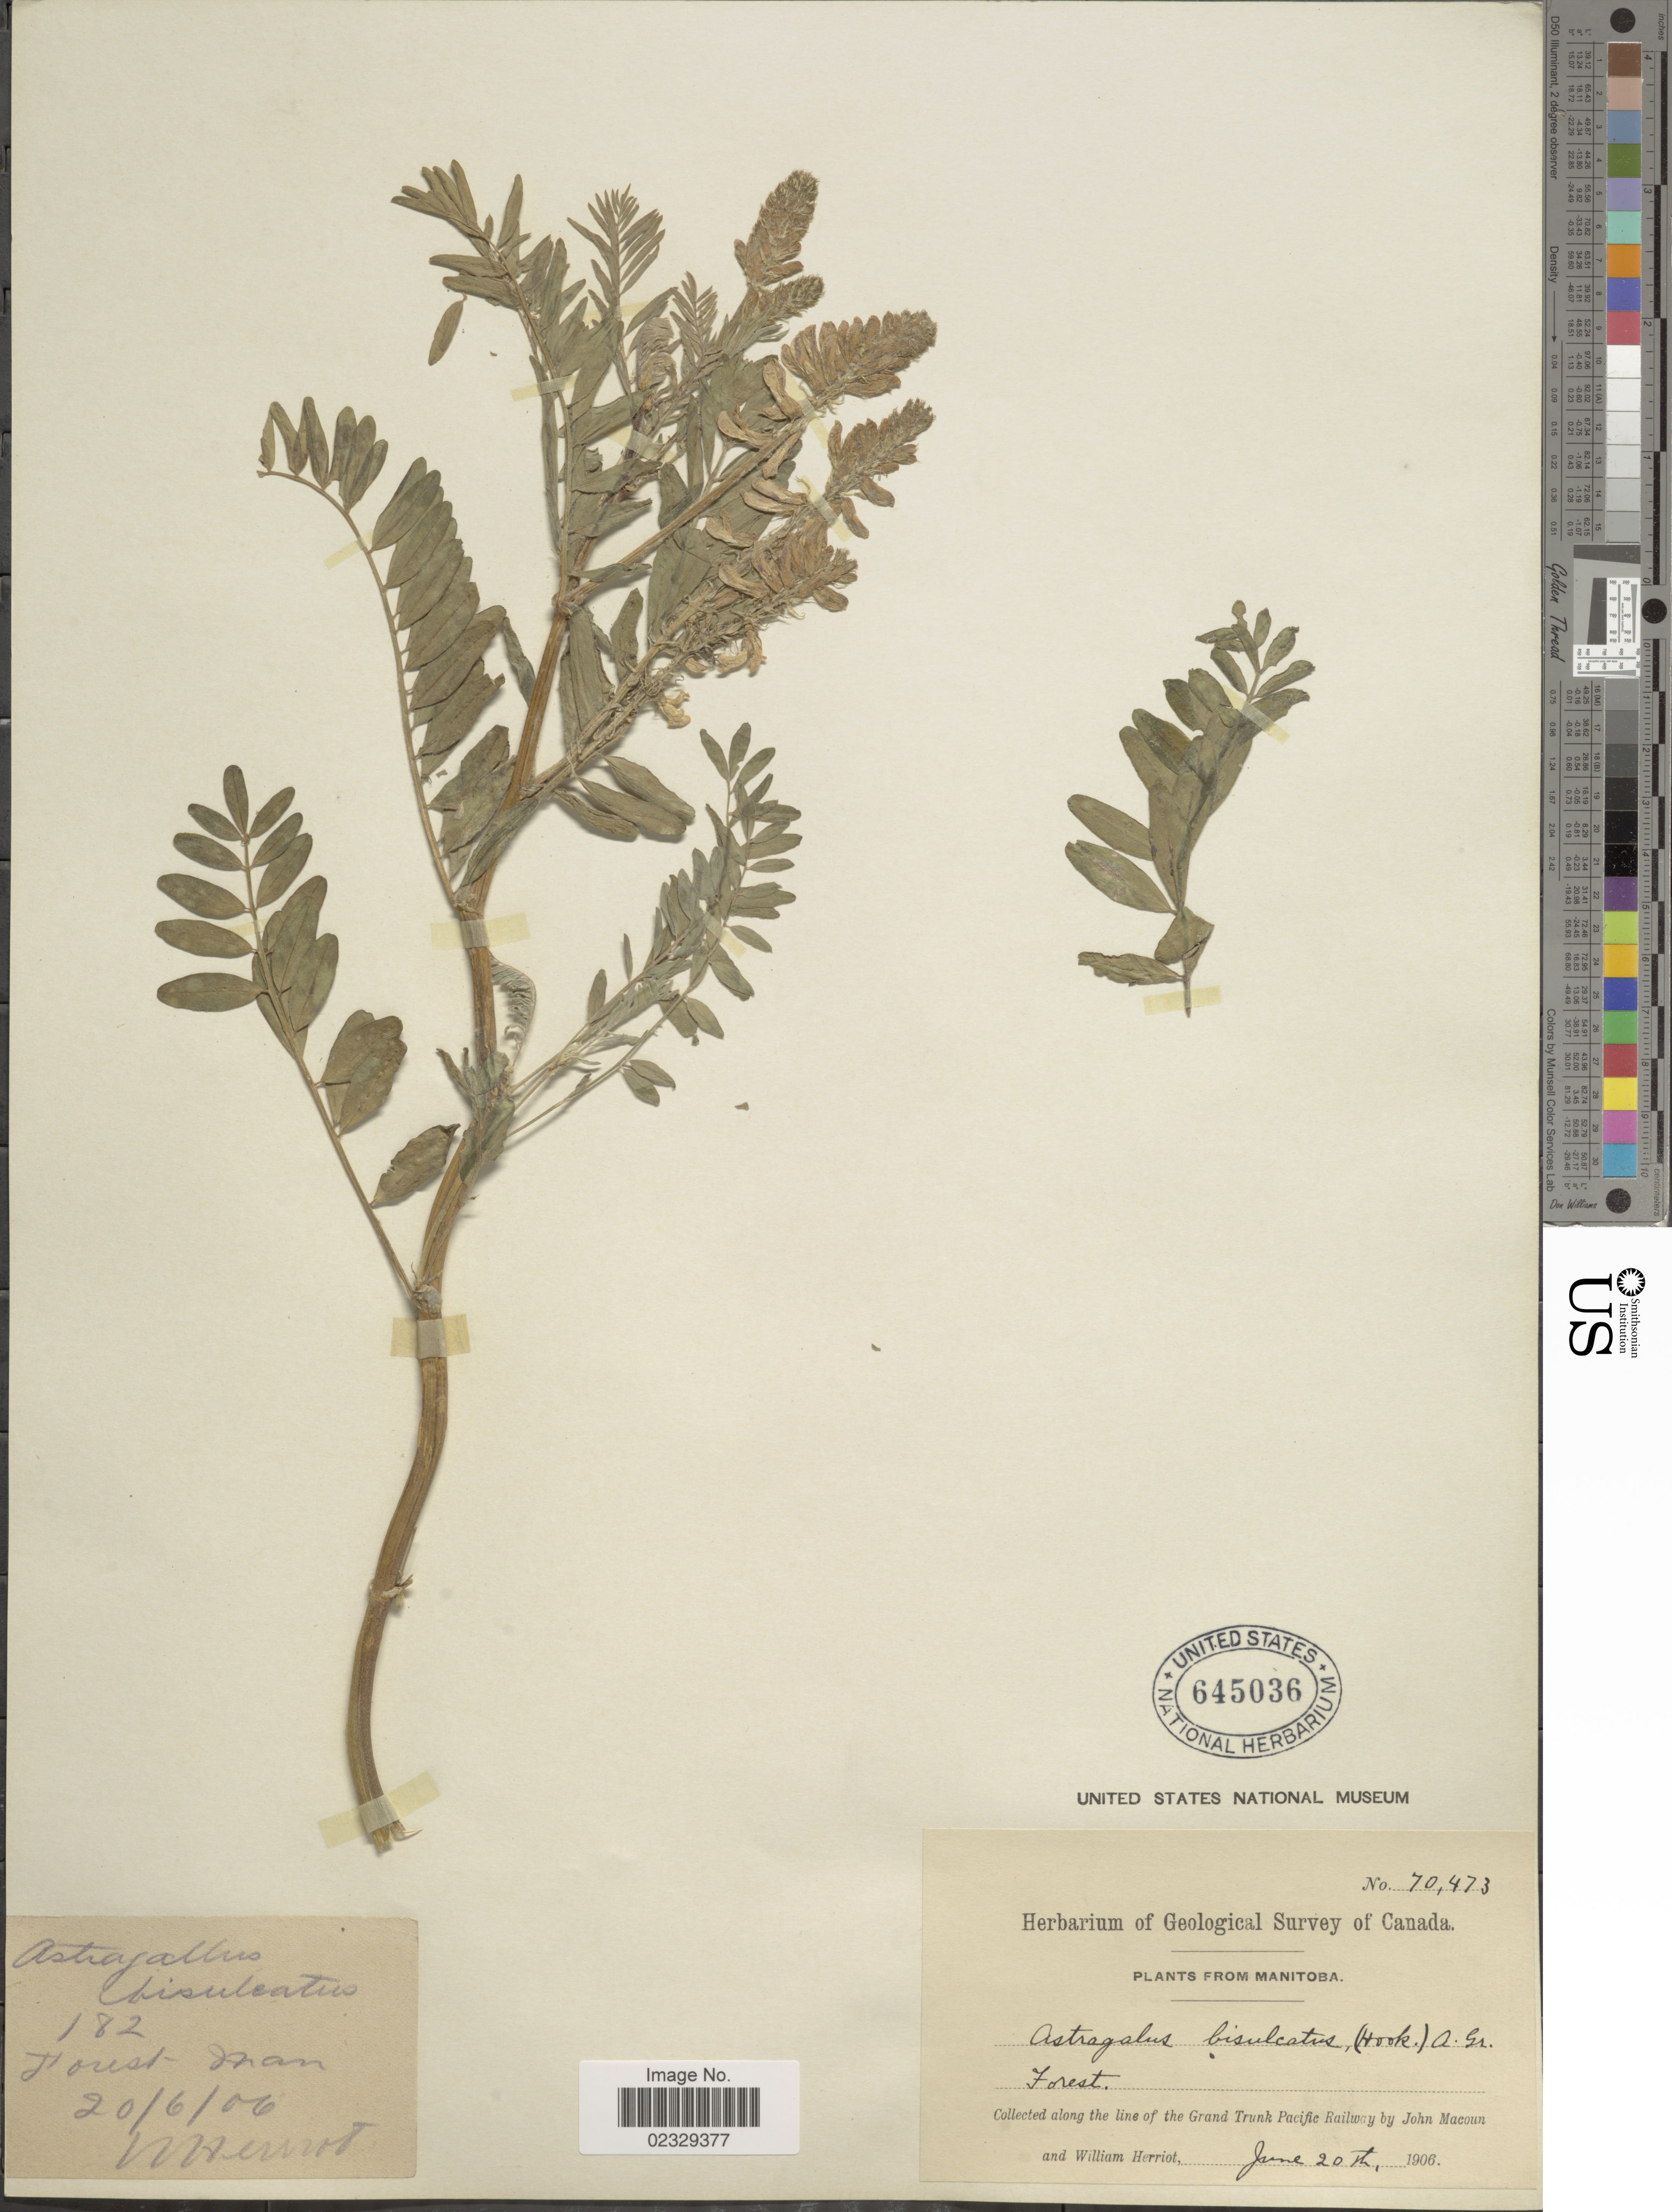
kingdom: Plantae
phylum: Tracheophyta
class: Magnoliopsida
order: Fabales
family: Fabaceae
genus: Astragalus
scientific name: Astragalus bisulcatus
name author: (Hook.) A. Gray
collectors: J. Macoun & W. Herriot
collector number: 70473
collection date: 1906-06-20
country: Canada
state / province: Manitoba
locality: Along the line of the Grand Trunk Pacific Railway, Forest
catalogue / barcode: US 645036